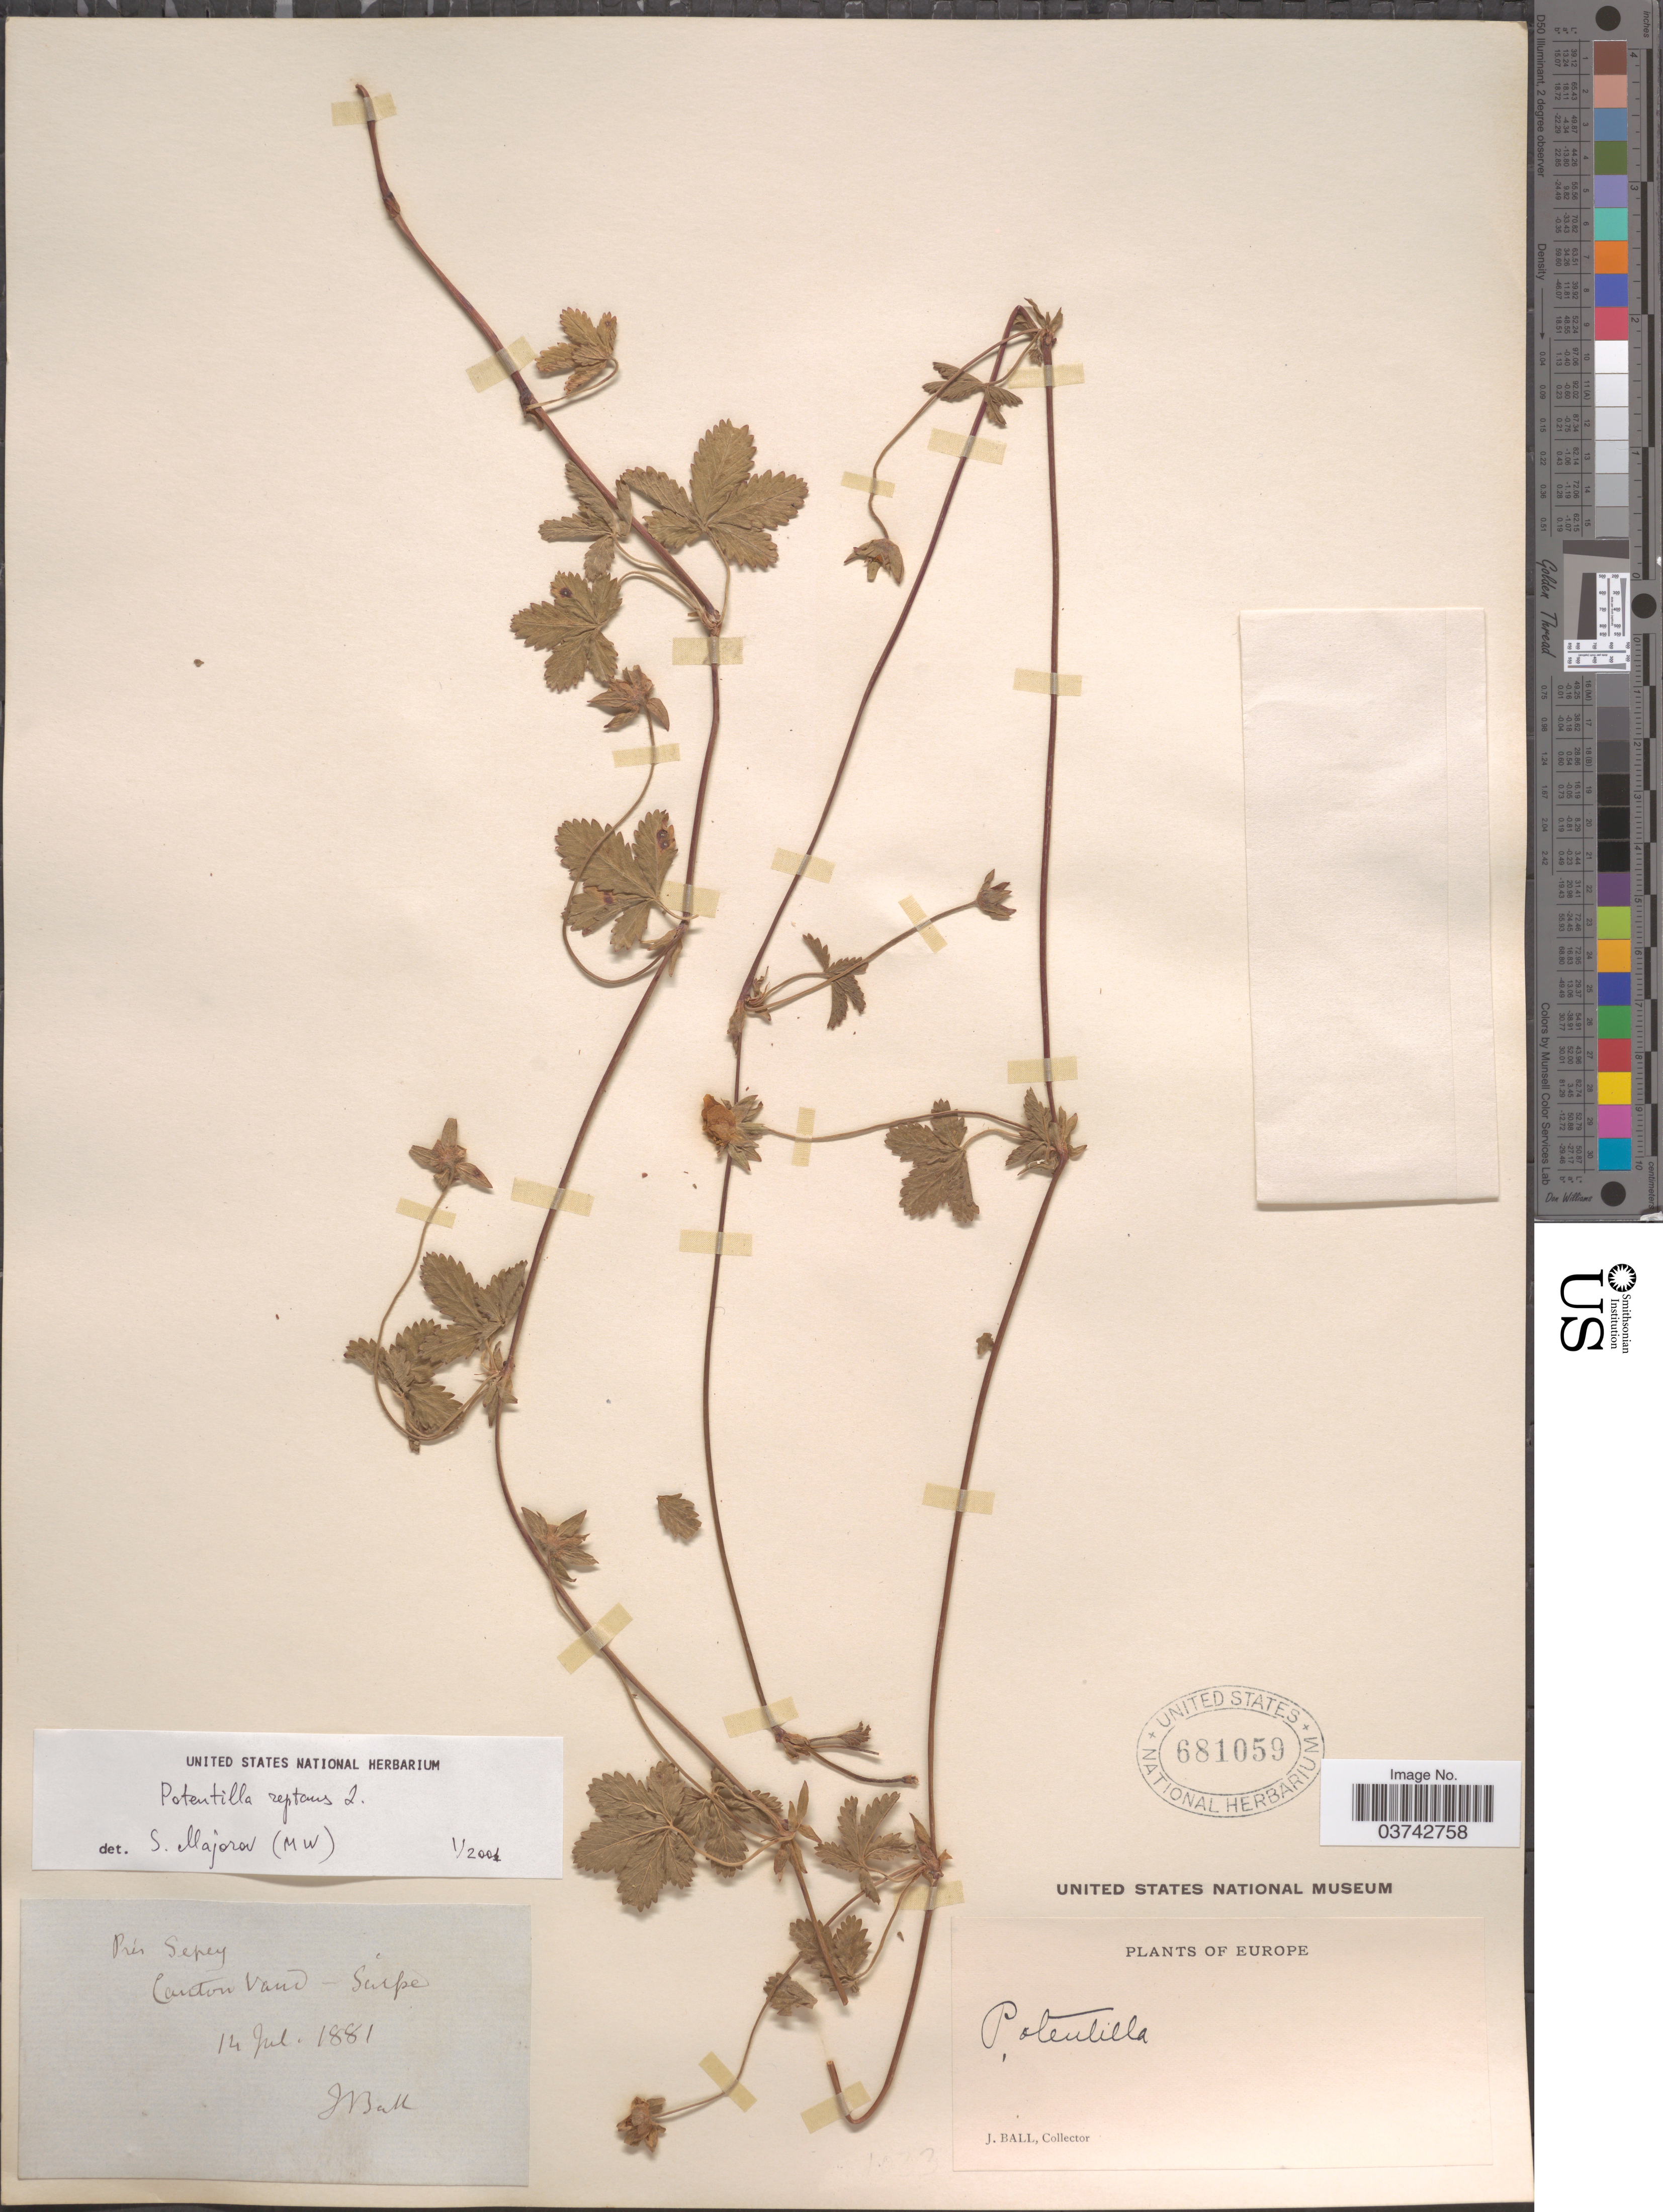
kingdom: Plantae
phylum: Tracheophyta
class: Magnoliopsida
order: Rosales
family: Rosaceae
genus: Potentilla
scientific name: Potentilla reptans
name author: L.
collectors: J. Ball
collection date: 1881-07-14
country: Switzerland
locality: Prés Sepey, Canton Vaud - Suisse.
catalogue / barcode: US 681059